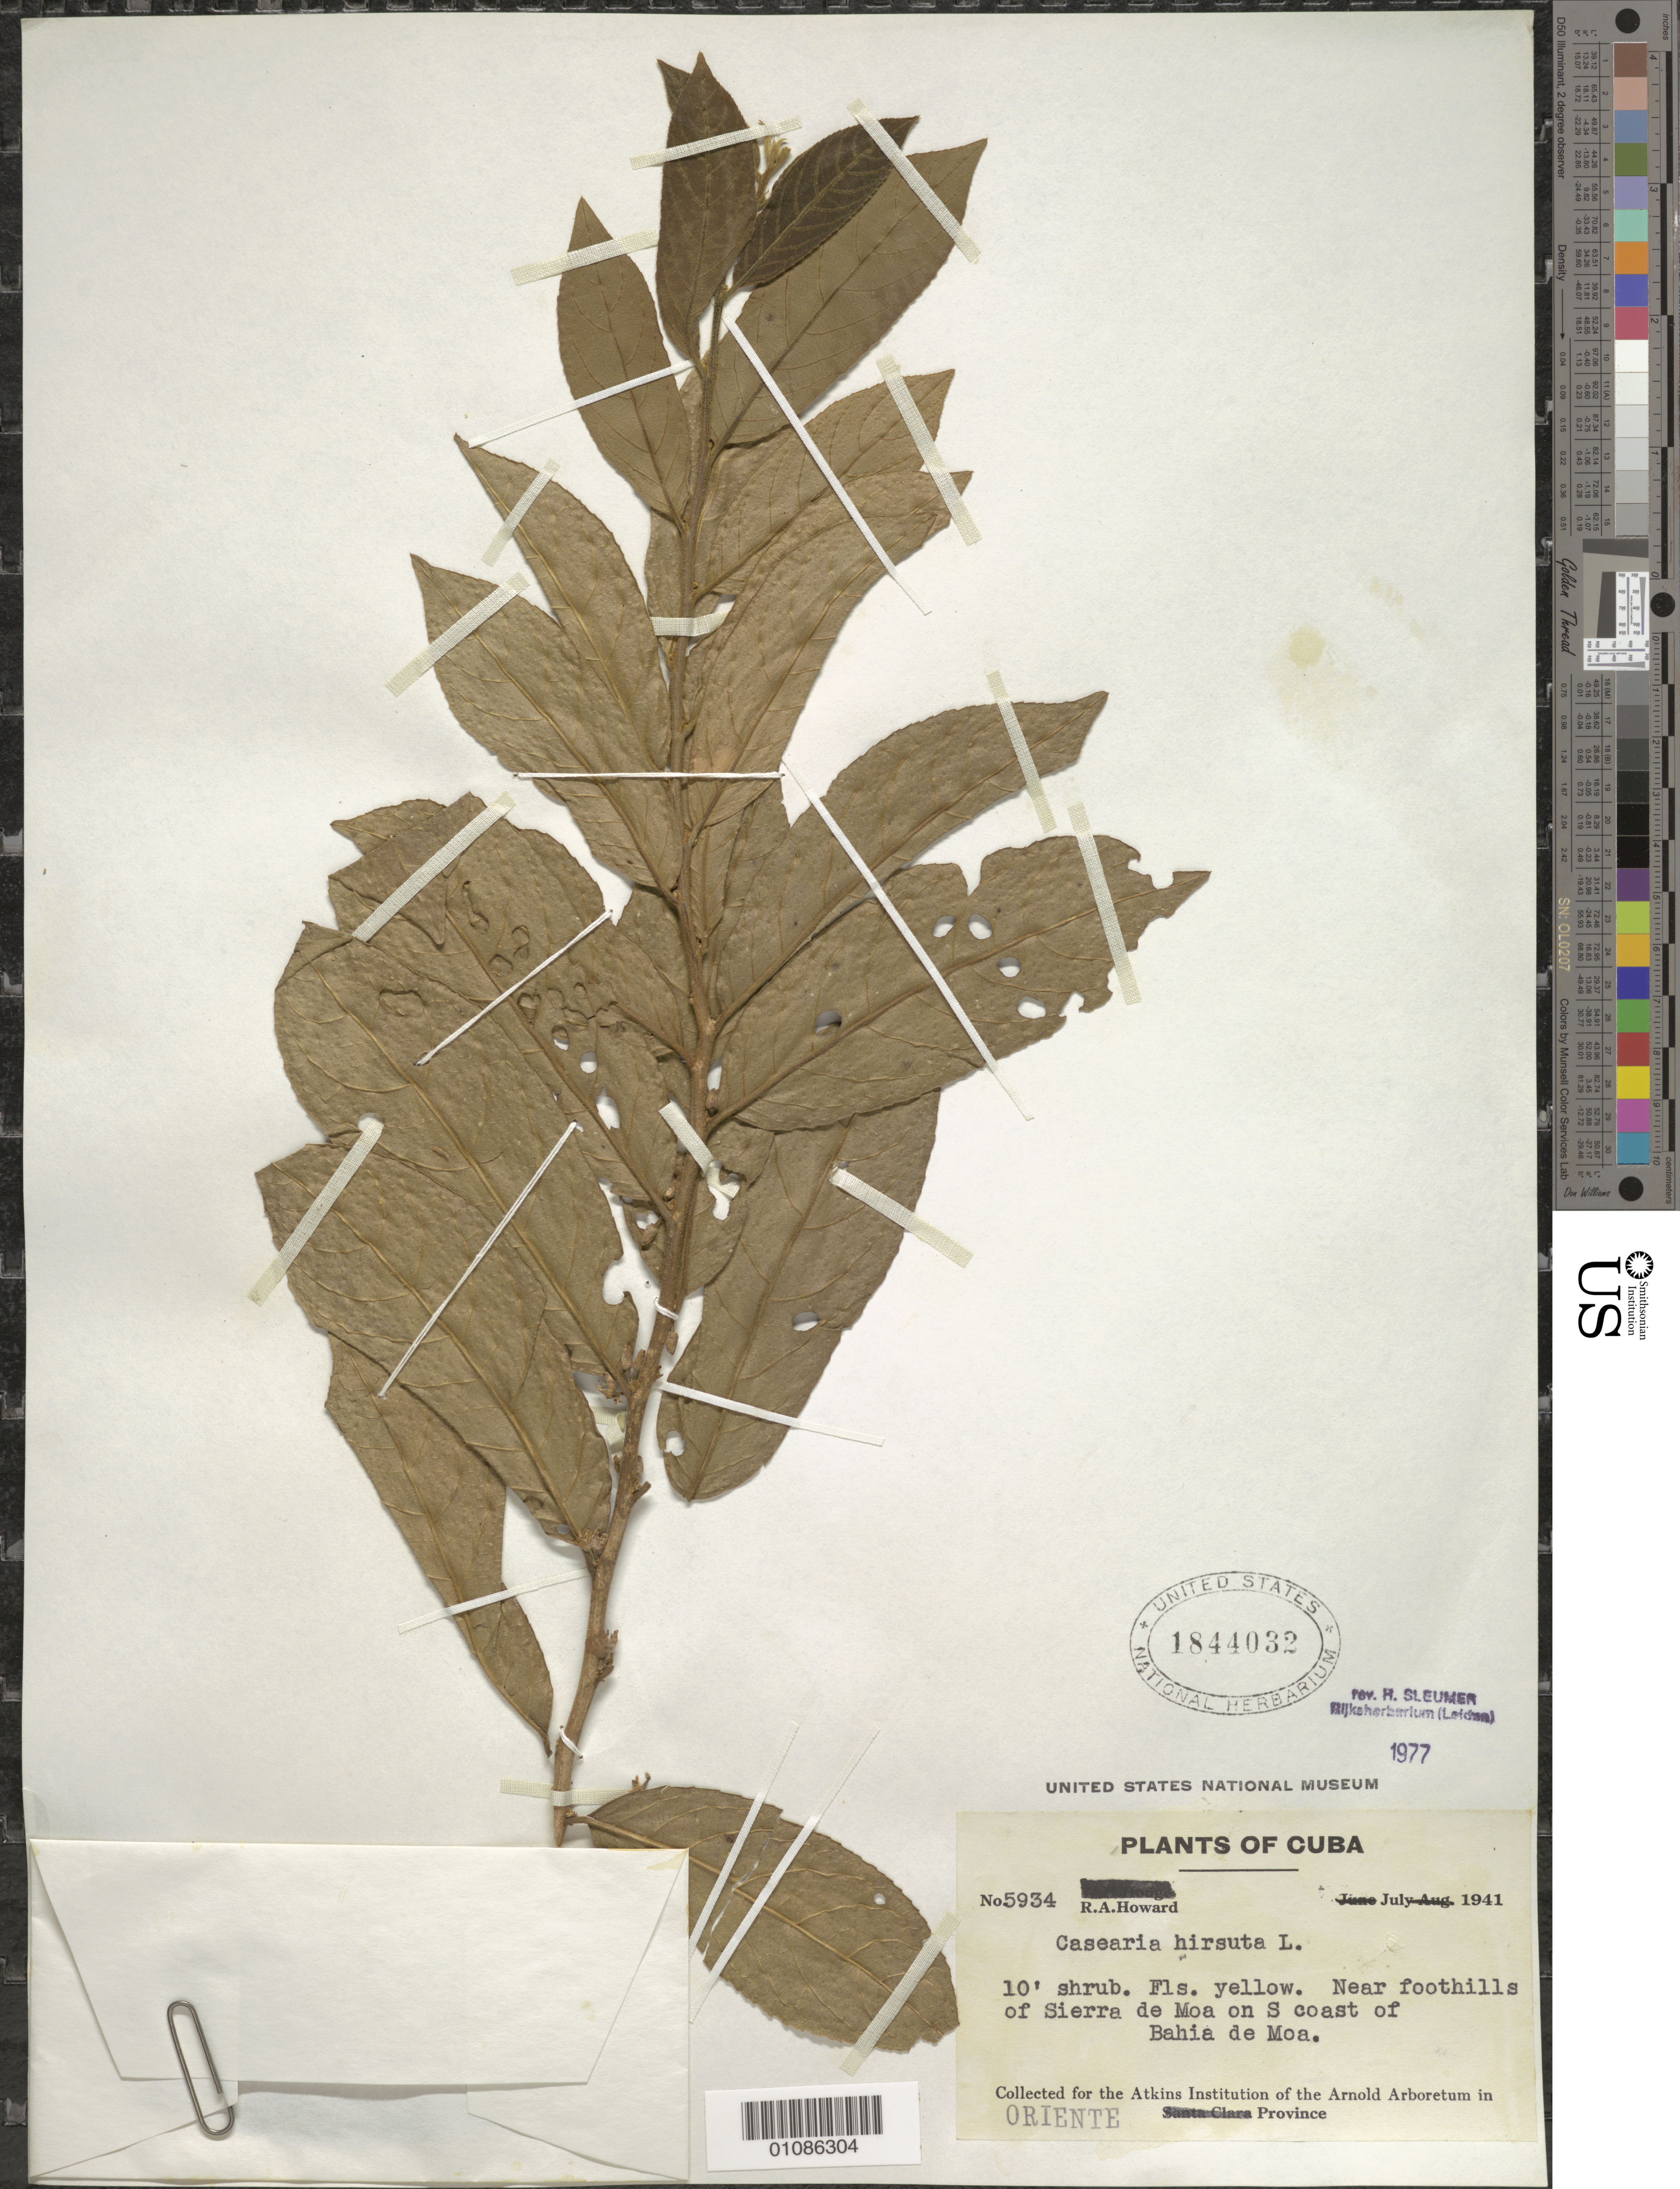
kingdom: Plantae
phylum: Tracheophyta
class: Magnoliopsida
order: Malpighiales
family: Salicaceae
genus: Casearia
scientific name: Casearia hirsuta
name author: Sw.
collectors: R. A. Howard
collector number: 5934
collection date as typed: Jul 1941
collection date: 1941-07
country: Cuba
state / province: Holguín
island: Cuba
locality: Near foothills of Sierra de Moa on S coast of Behia de Moa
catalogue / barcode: US 1844032